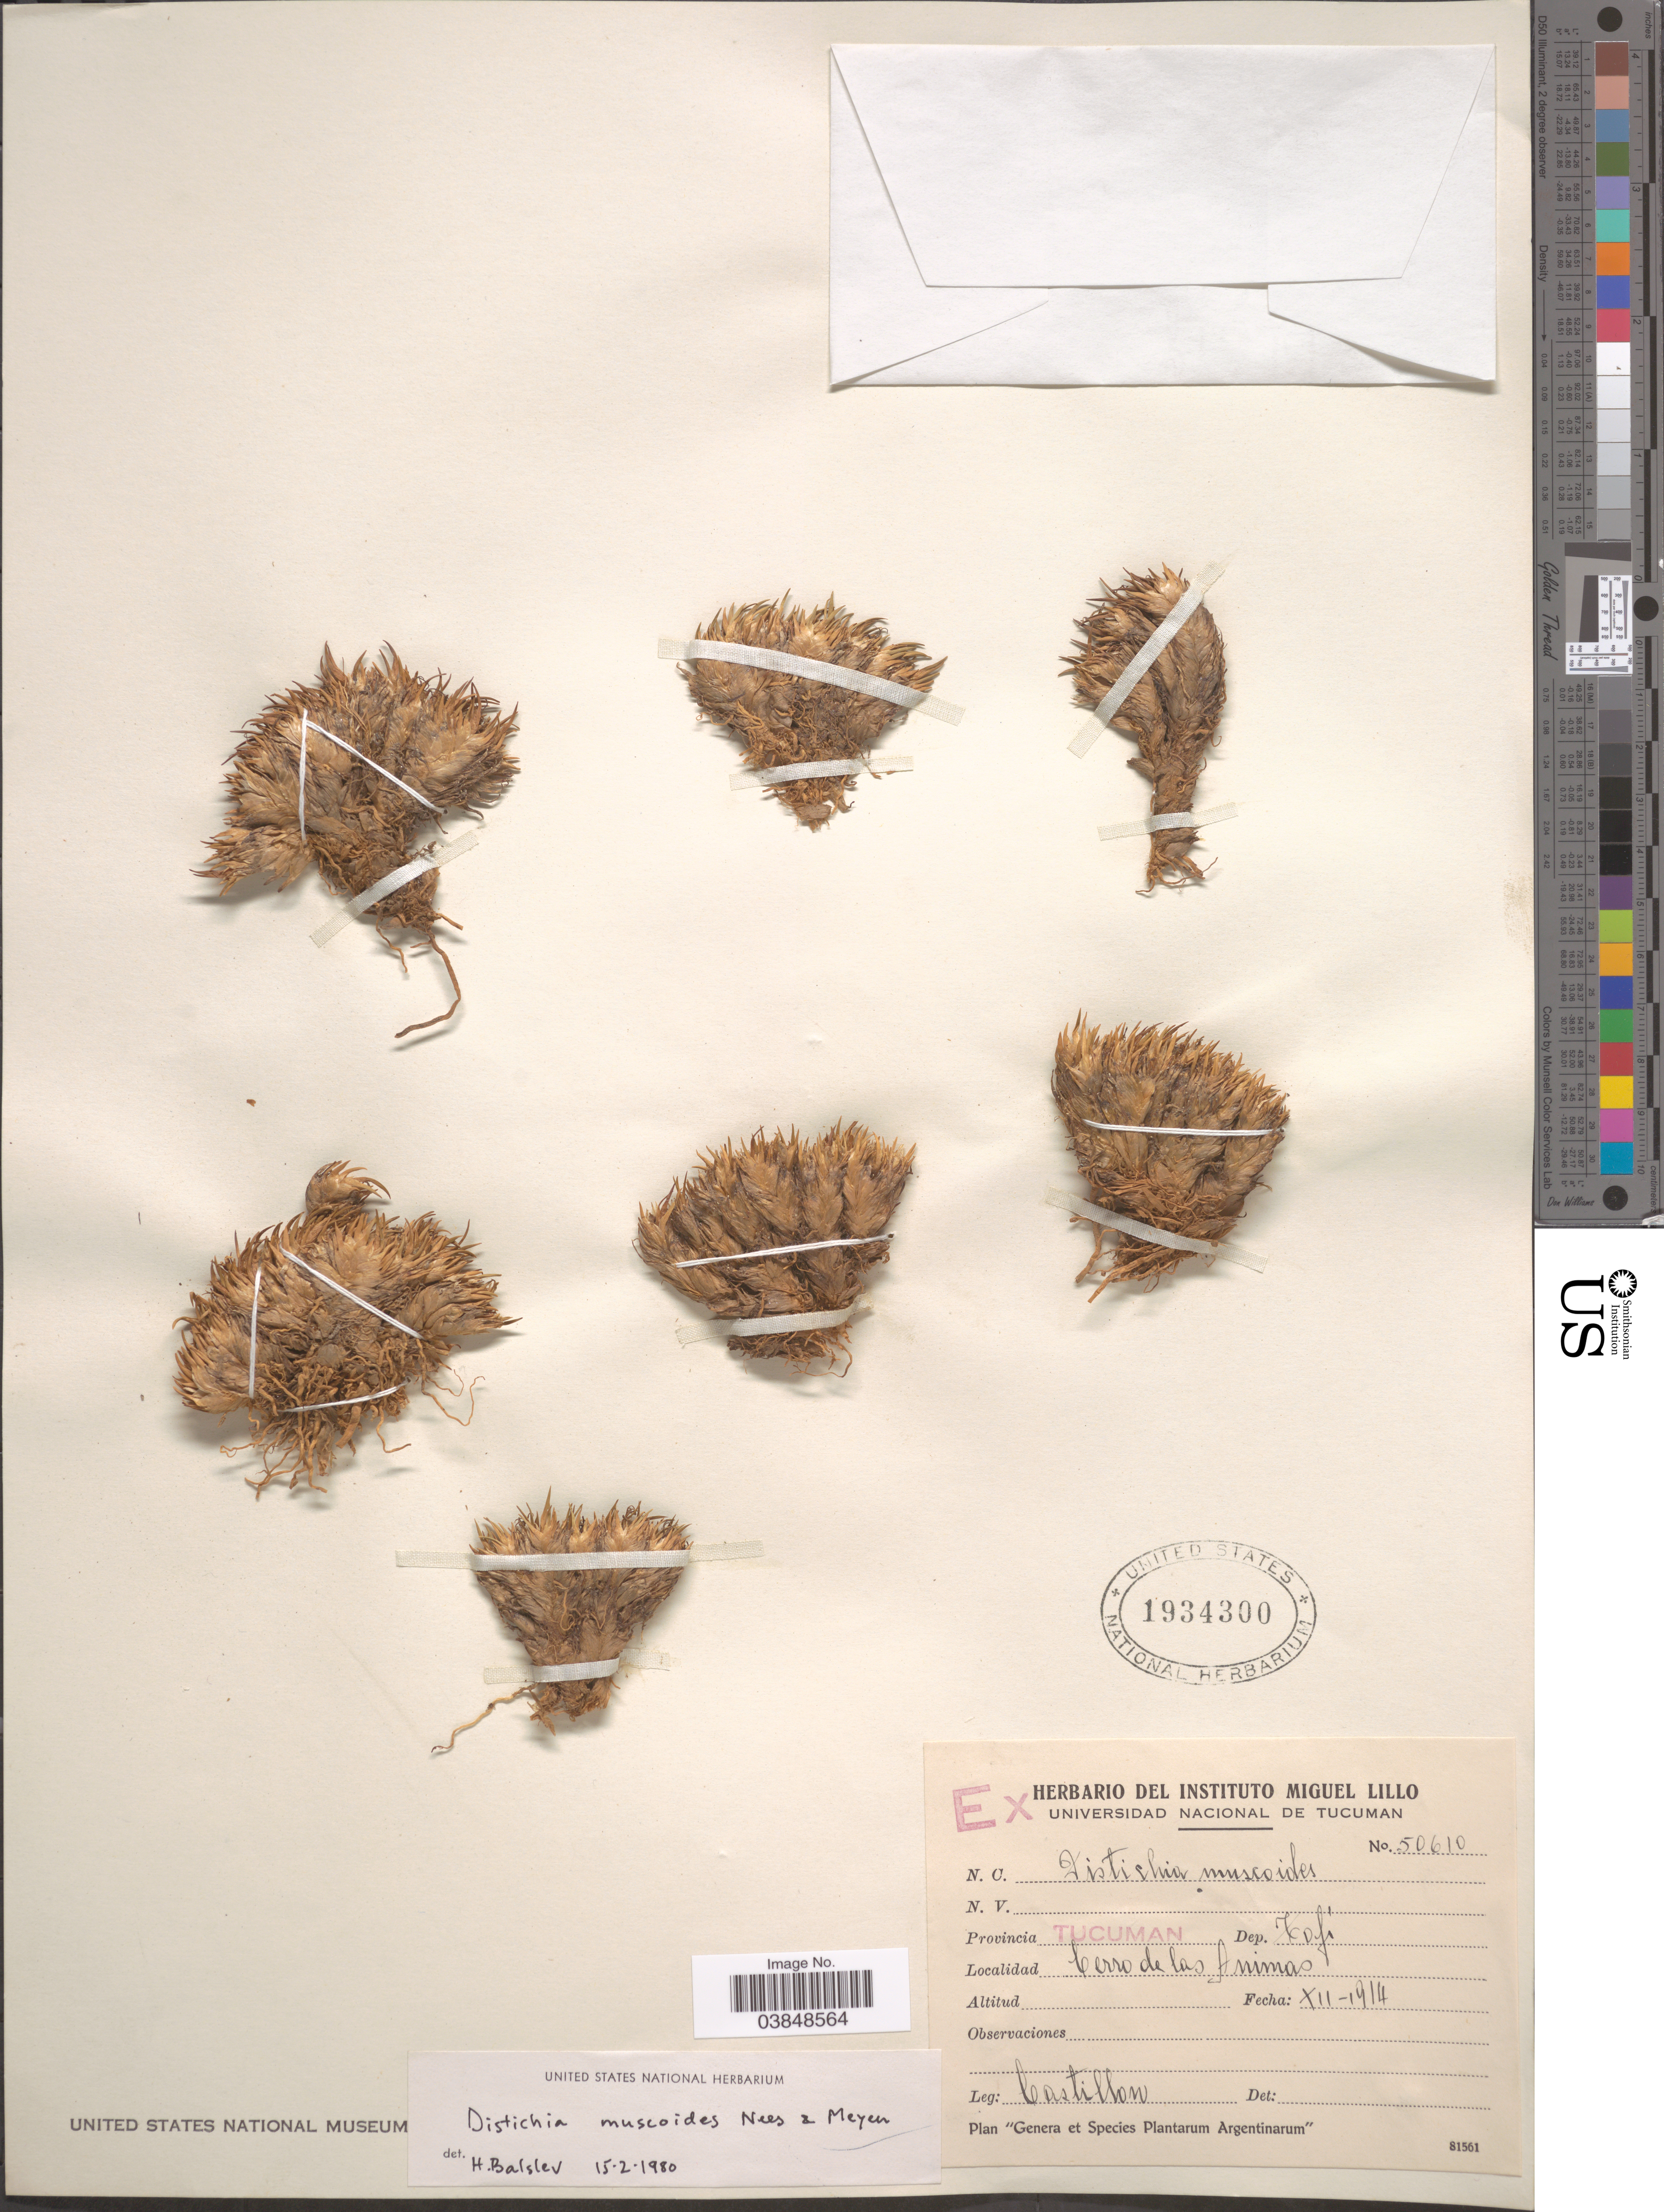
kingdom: Plantae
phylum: Tracheophyta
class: Liliopsida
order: Poales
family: Juncaceae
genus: Distichia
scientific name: Distichia muscoides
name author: Nees & Meyen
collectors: Castillon, --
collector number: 50610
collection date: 1914-12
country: Argentina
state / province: Tucuman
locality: Dep. Tafi. Cerro de las Animas.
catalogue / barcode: US 1934300